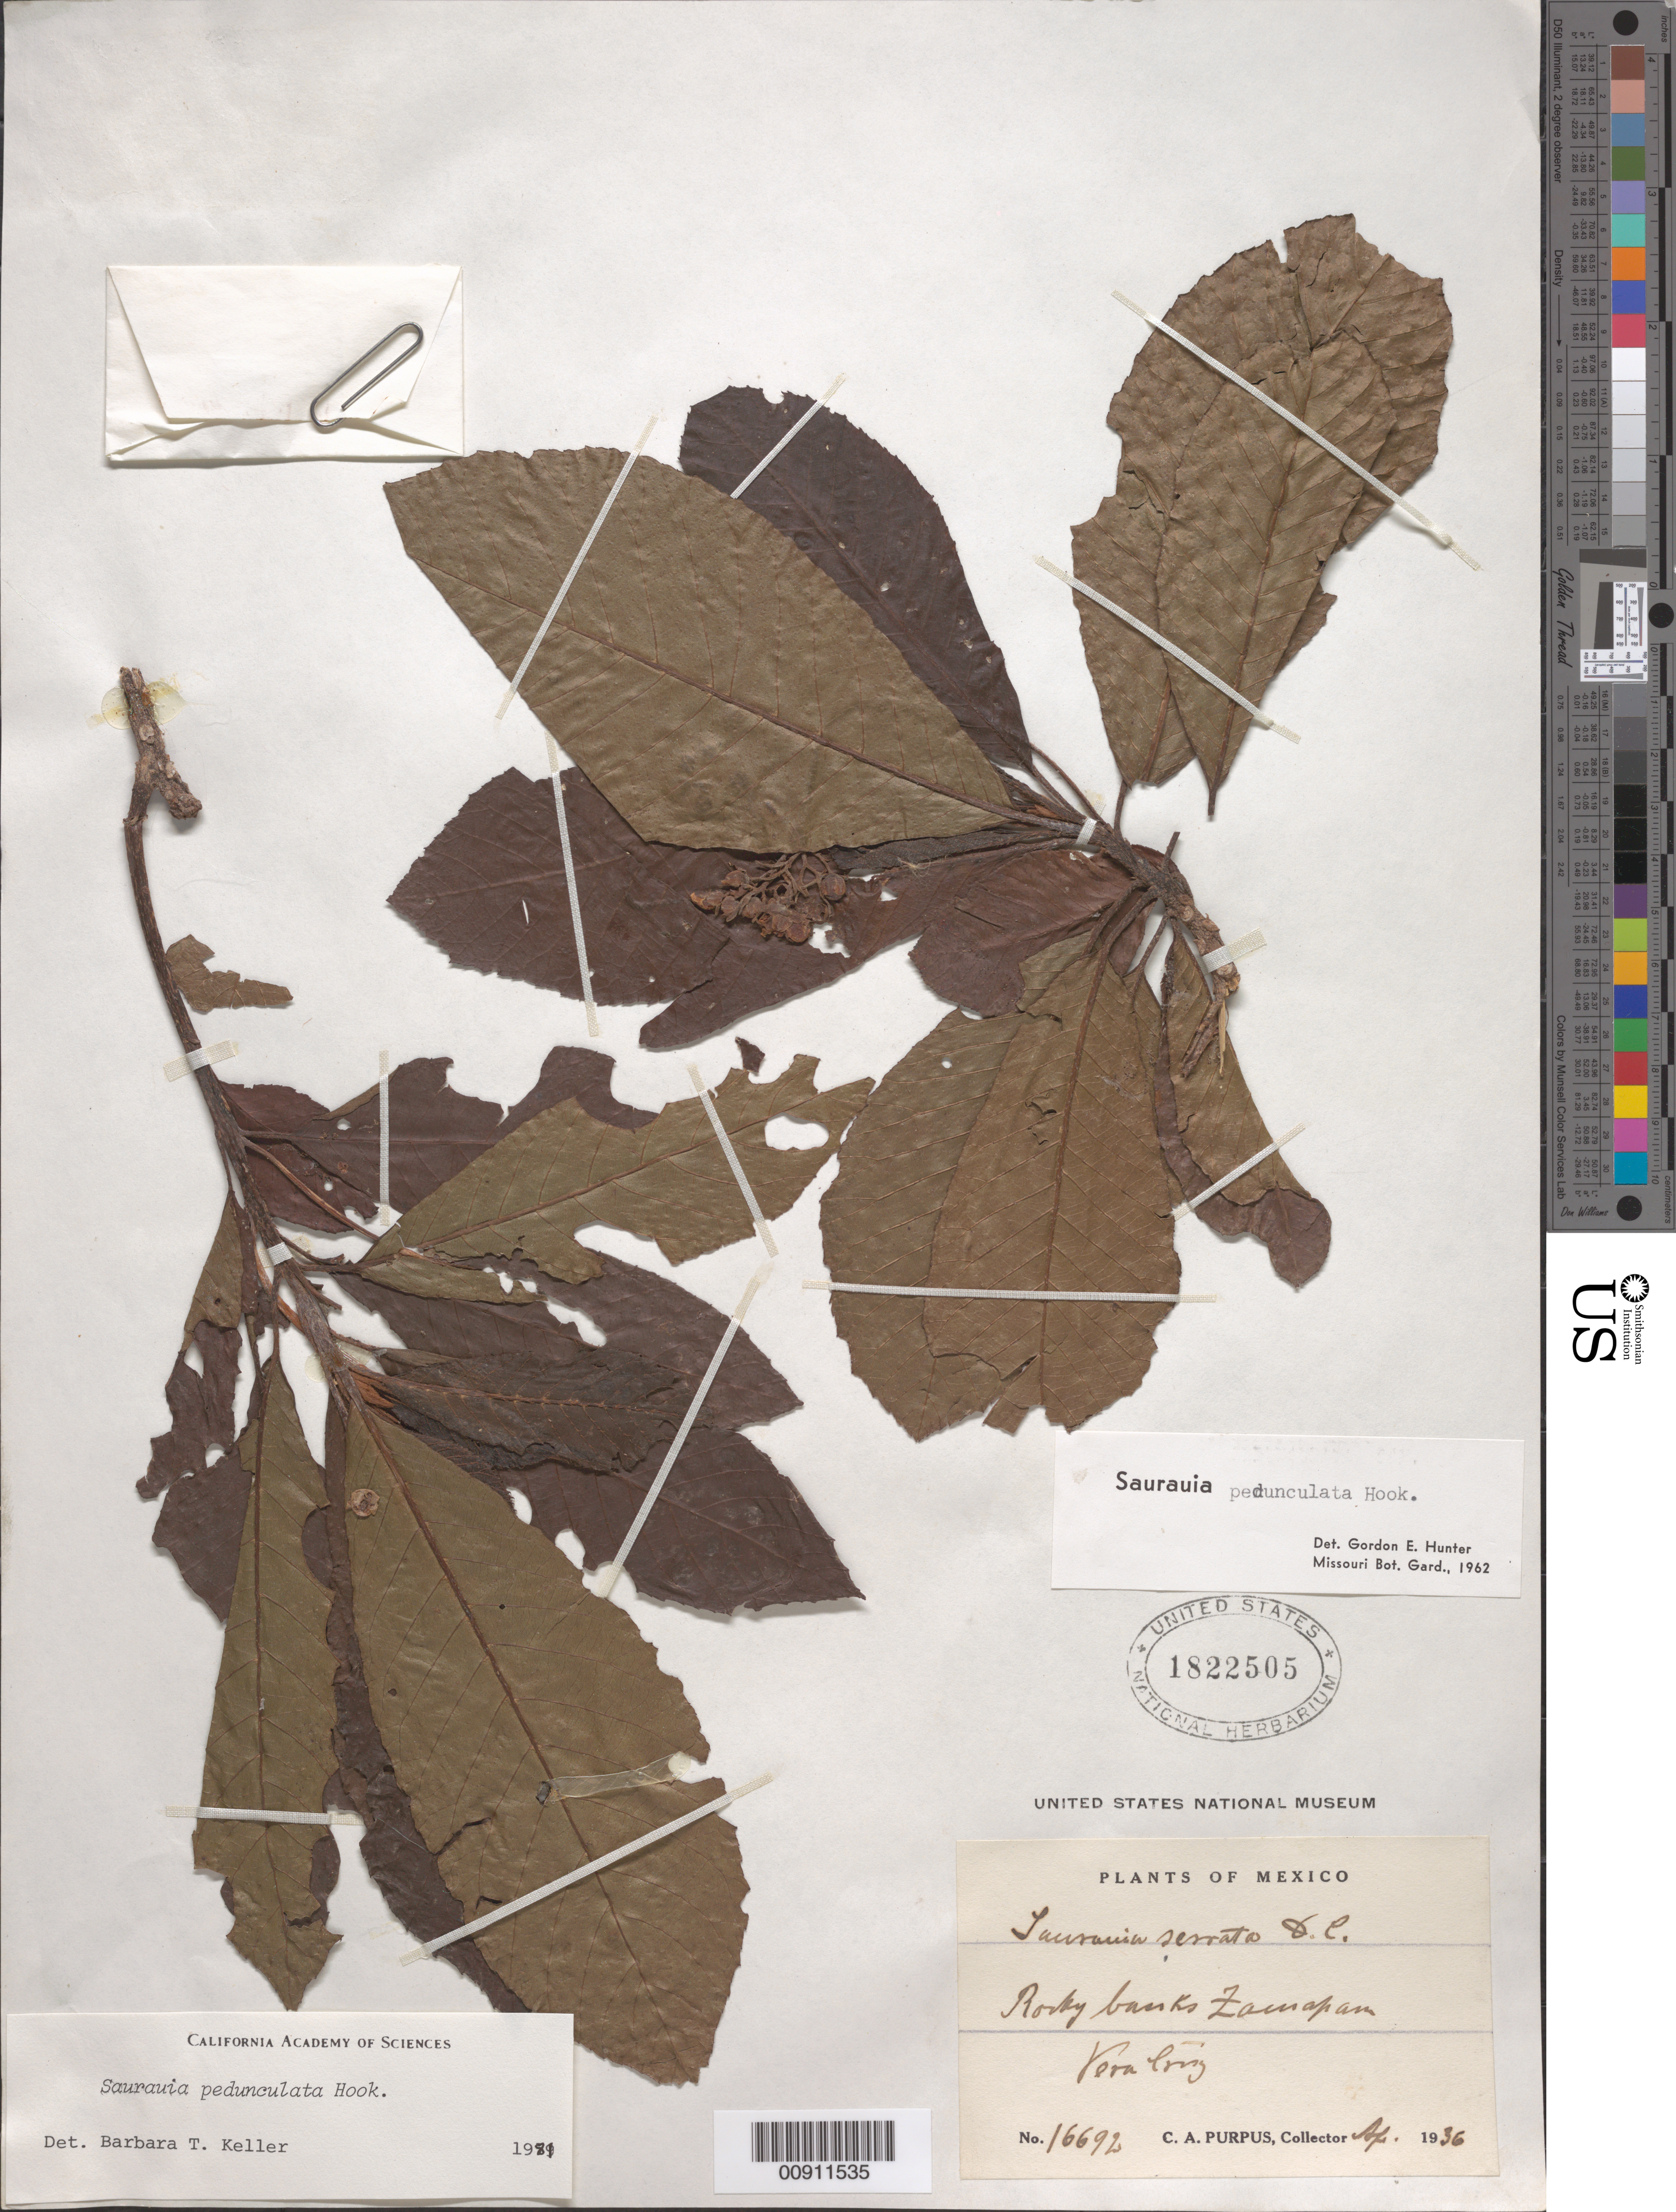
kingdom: Plantae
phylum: Tracheophyta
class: Magnoliopsida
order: Ericales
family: Actinidiaceae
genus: Saurauia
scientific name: Saurauia pedunculata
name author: Hook.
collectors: C. A. Purpus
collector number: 16692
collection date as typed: Apr 1936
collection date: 1936-04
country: Mexico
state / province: Veracruz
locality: Zacuapan, Veracruz.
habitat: Rocky banks.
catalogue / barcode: US 1822505